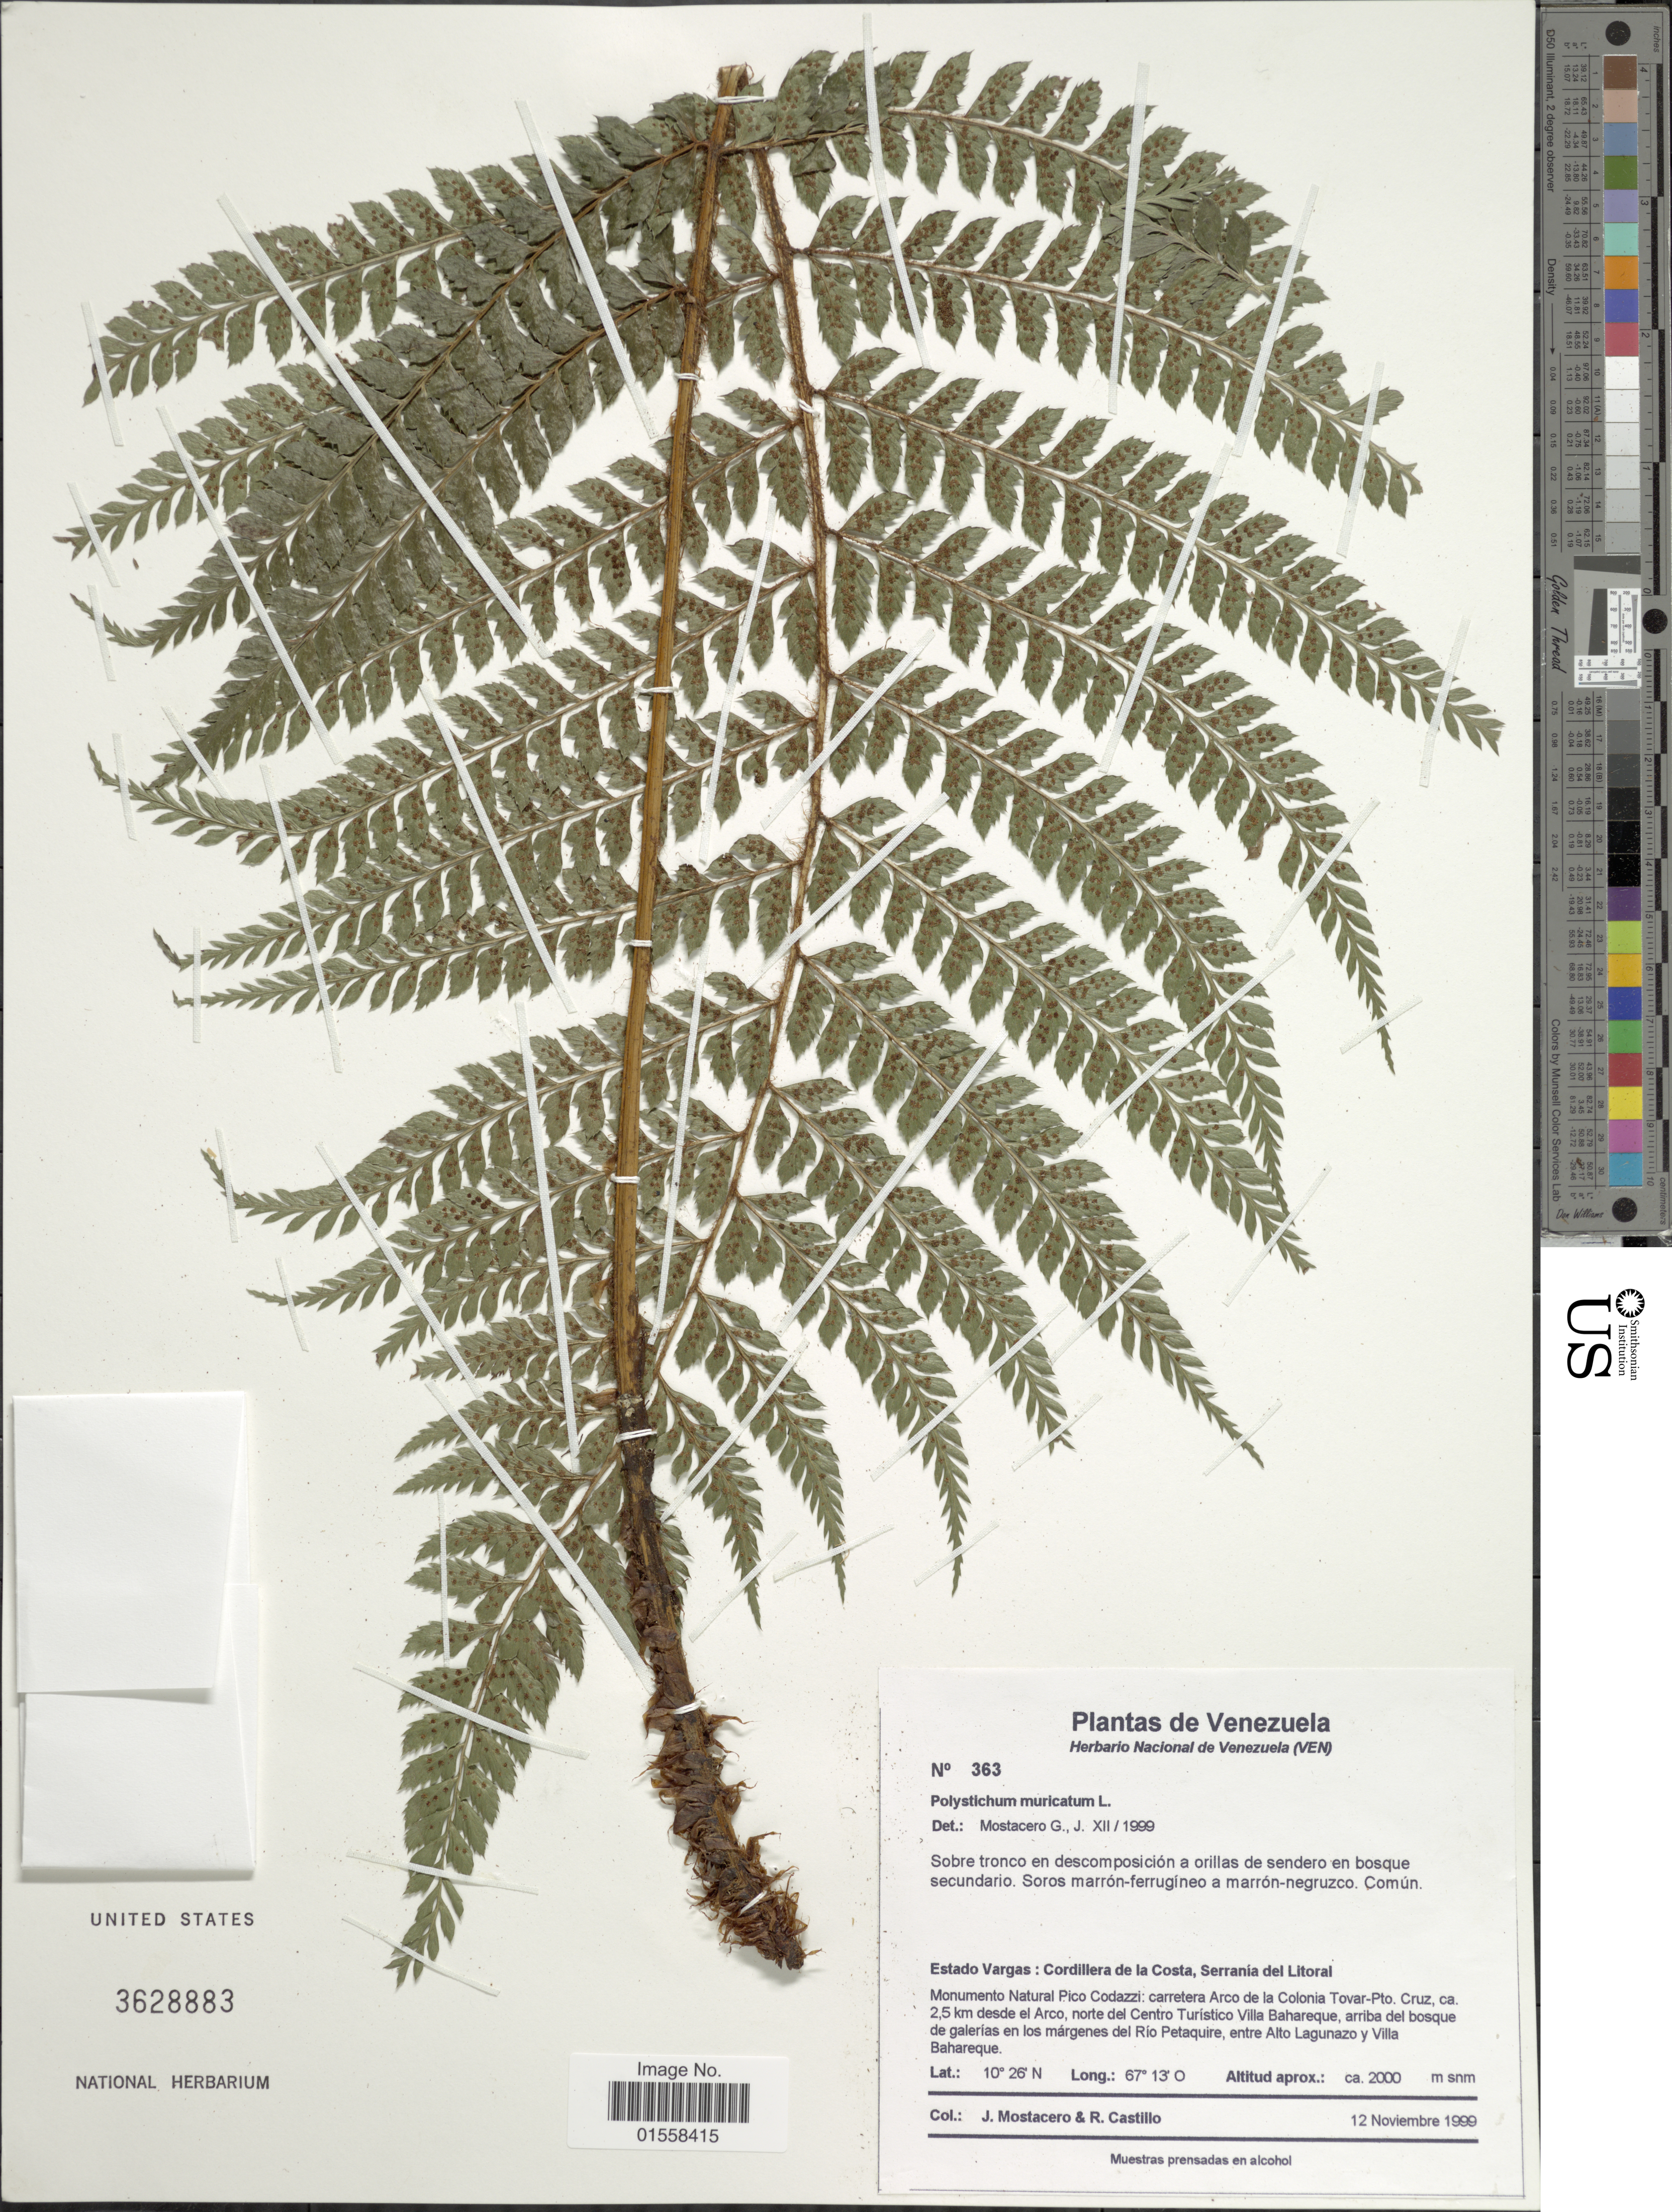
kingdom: Plantae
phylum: Tracheophyta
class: Polypodiopsida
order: Polypodiales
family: Dryopteridaceae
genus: Polystichum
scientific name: Polystichum muricatum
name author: (L.) Fée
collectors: J. Mostacero & R. Castillo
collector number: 363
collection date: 1999-11-13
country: Venezuela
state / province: Vargas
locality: Venezuela. Estado Vargas: Cordillera de la Costa,Serrania del Litoral. Monumento Natural Pico: carretera arco de la Colonia Tovar-Pto. Cruz ca. 2,5 km desde el Arco, norte del Centro Turistico Villa Bahareque, arriba del bosque de galerias en los margenes del Rio Petaquire, entre Alto Lagunazo y Villa Bahareque.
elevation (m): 2000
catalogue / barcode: US 3628883